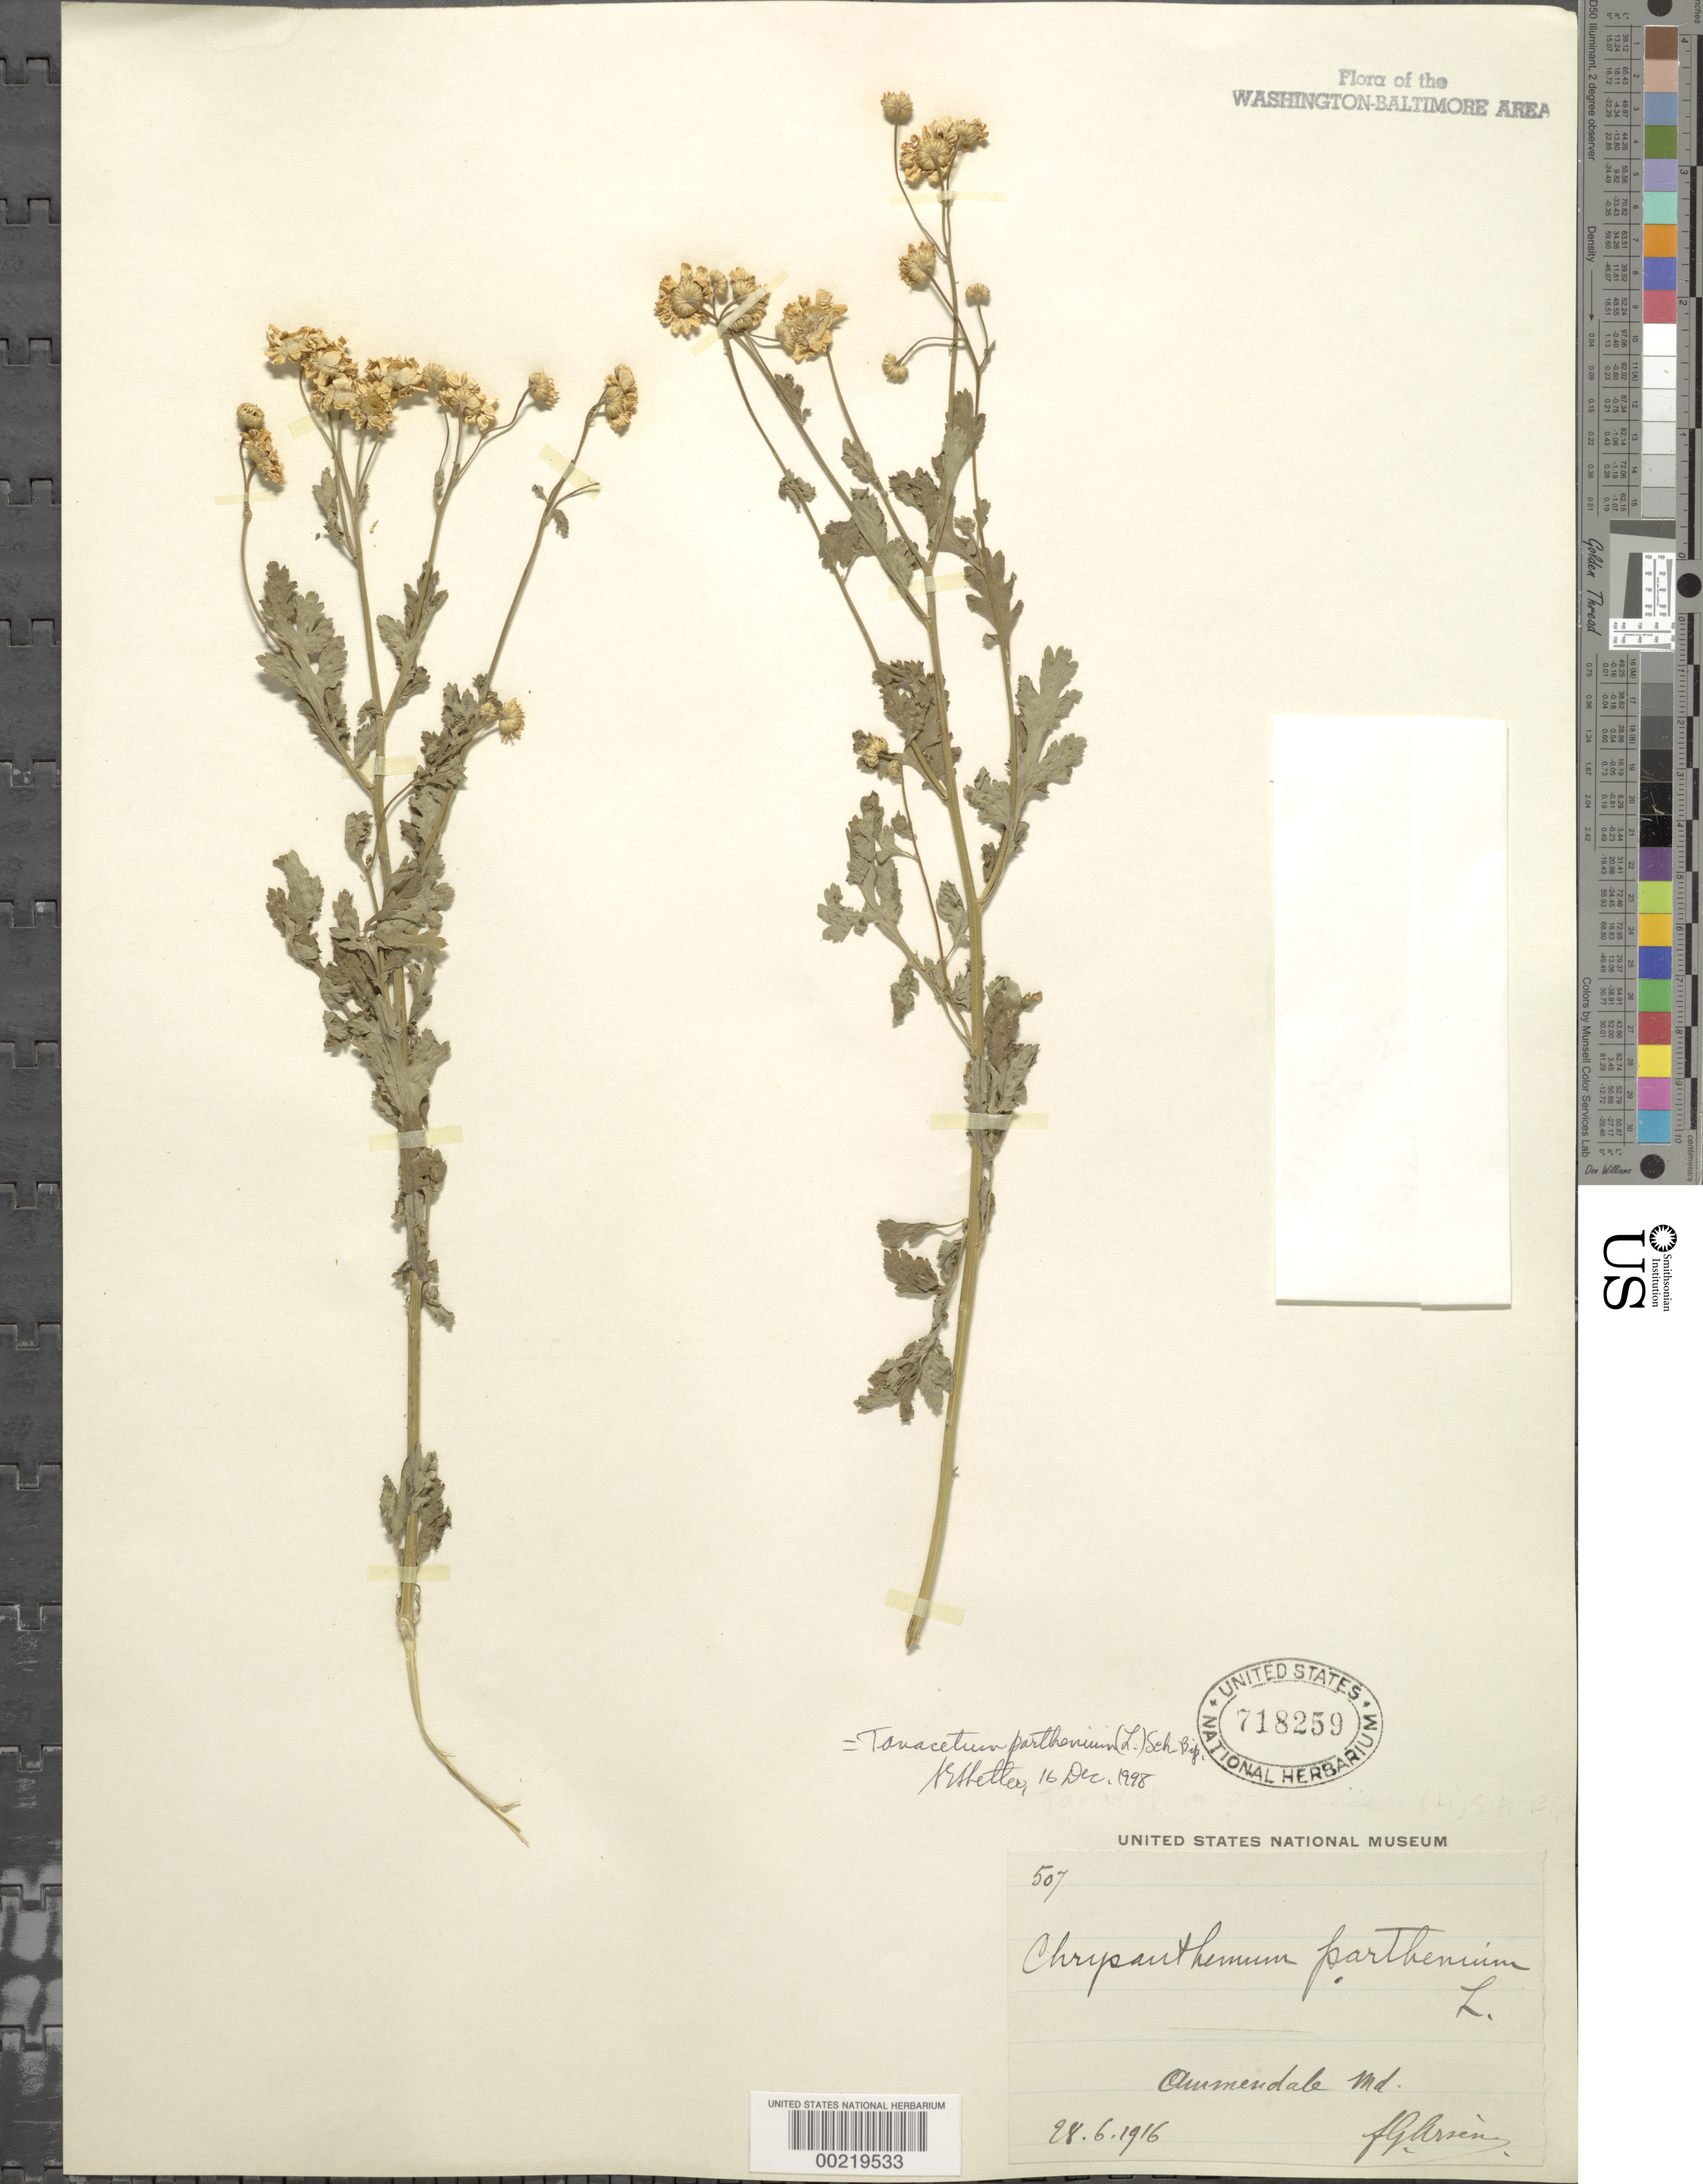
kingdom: Plantae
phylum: Tracheophyta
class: Magnoliopsida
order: Asterales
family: Asteraceae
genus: Tanacetum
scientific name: Tanacetum parthenium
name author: (L.) Sch. Bip.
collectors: Bro. G. Arsène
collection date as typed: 28 Jun 1916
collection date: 1916-06-28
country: United States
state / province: Maryland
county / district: Prince George's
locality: Ammendale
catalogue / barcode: US 718259